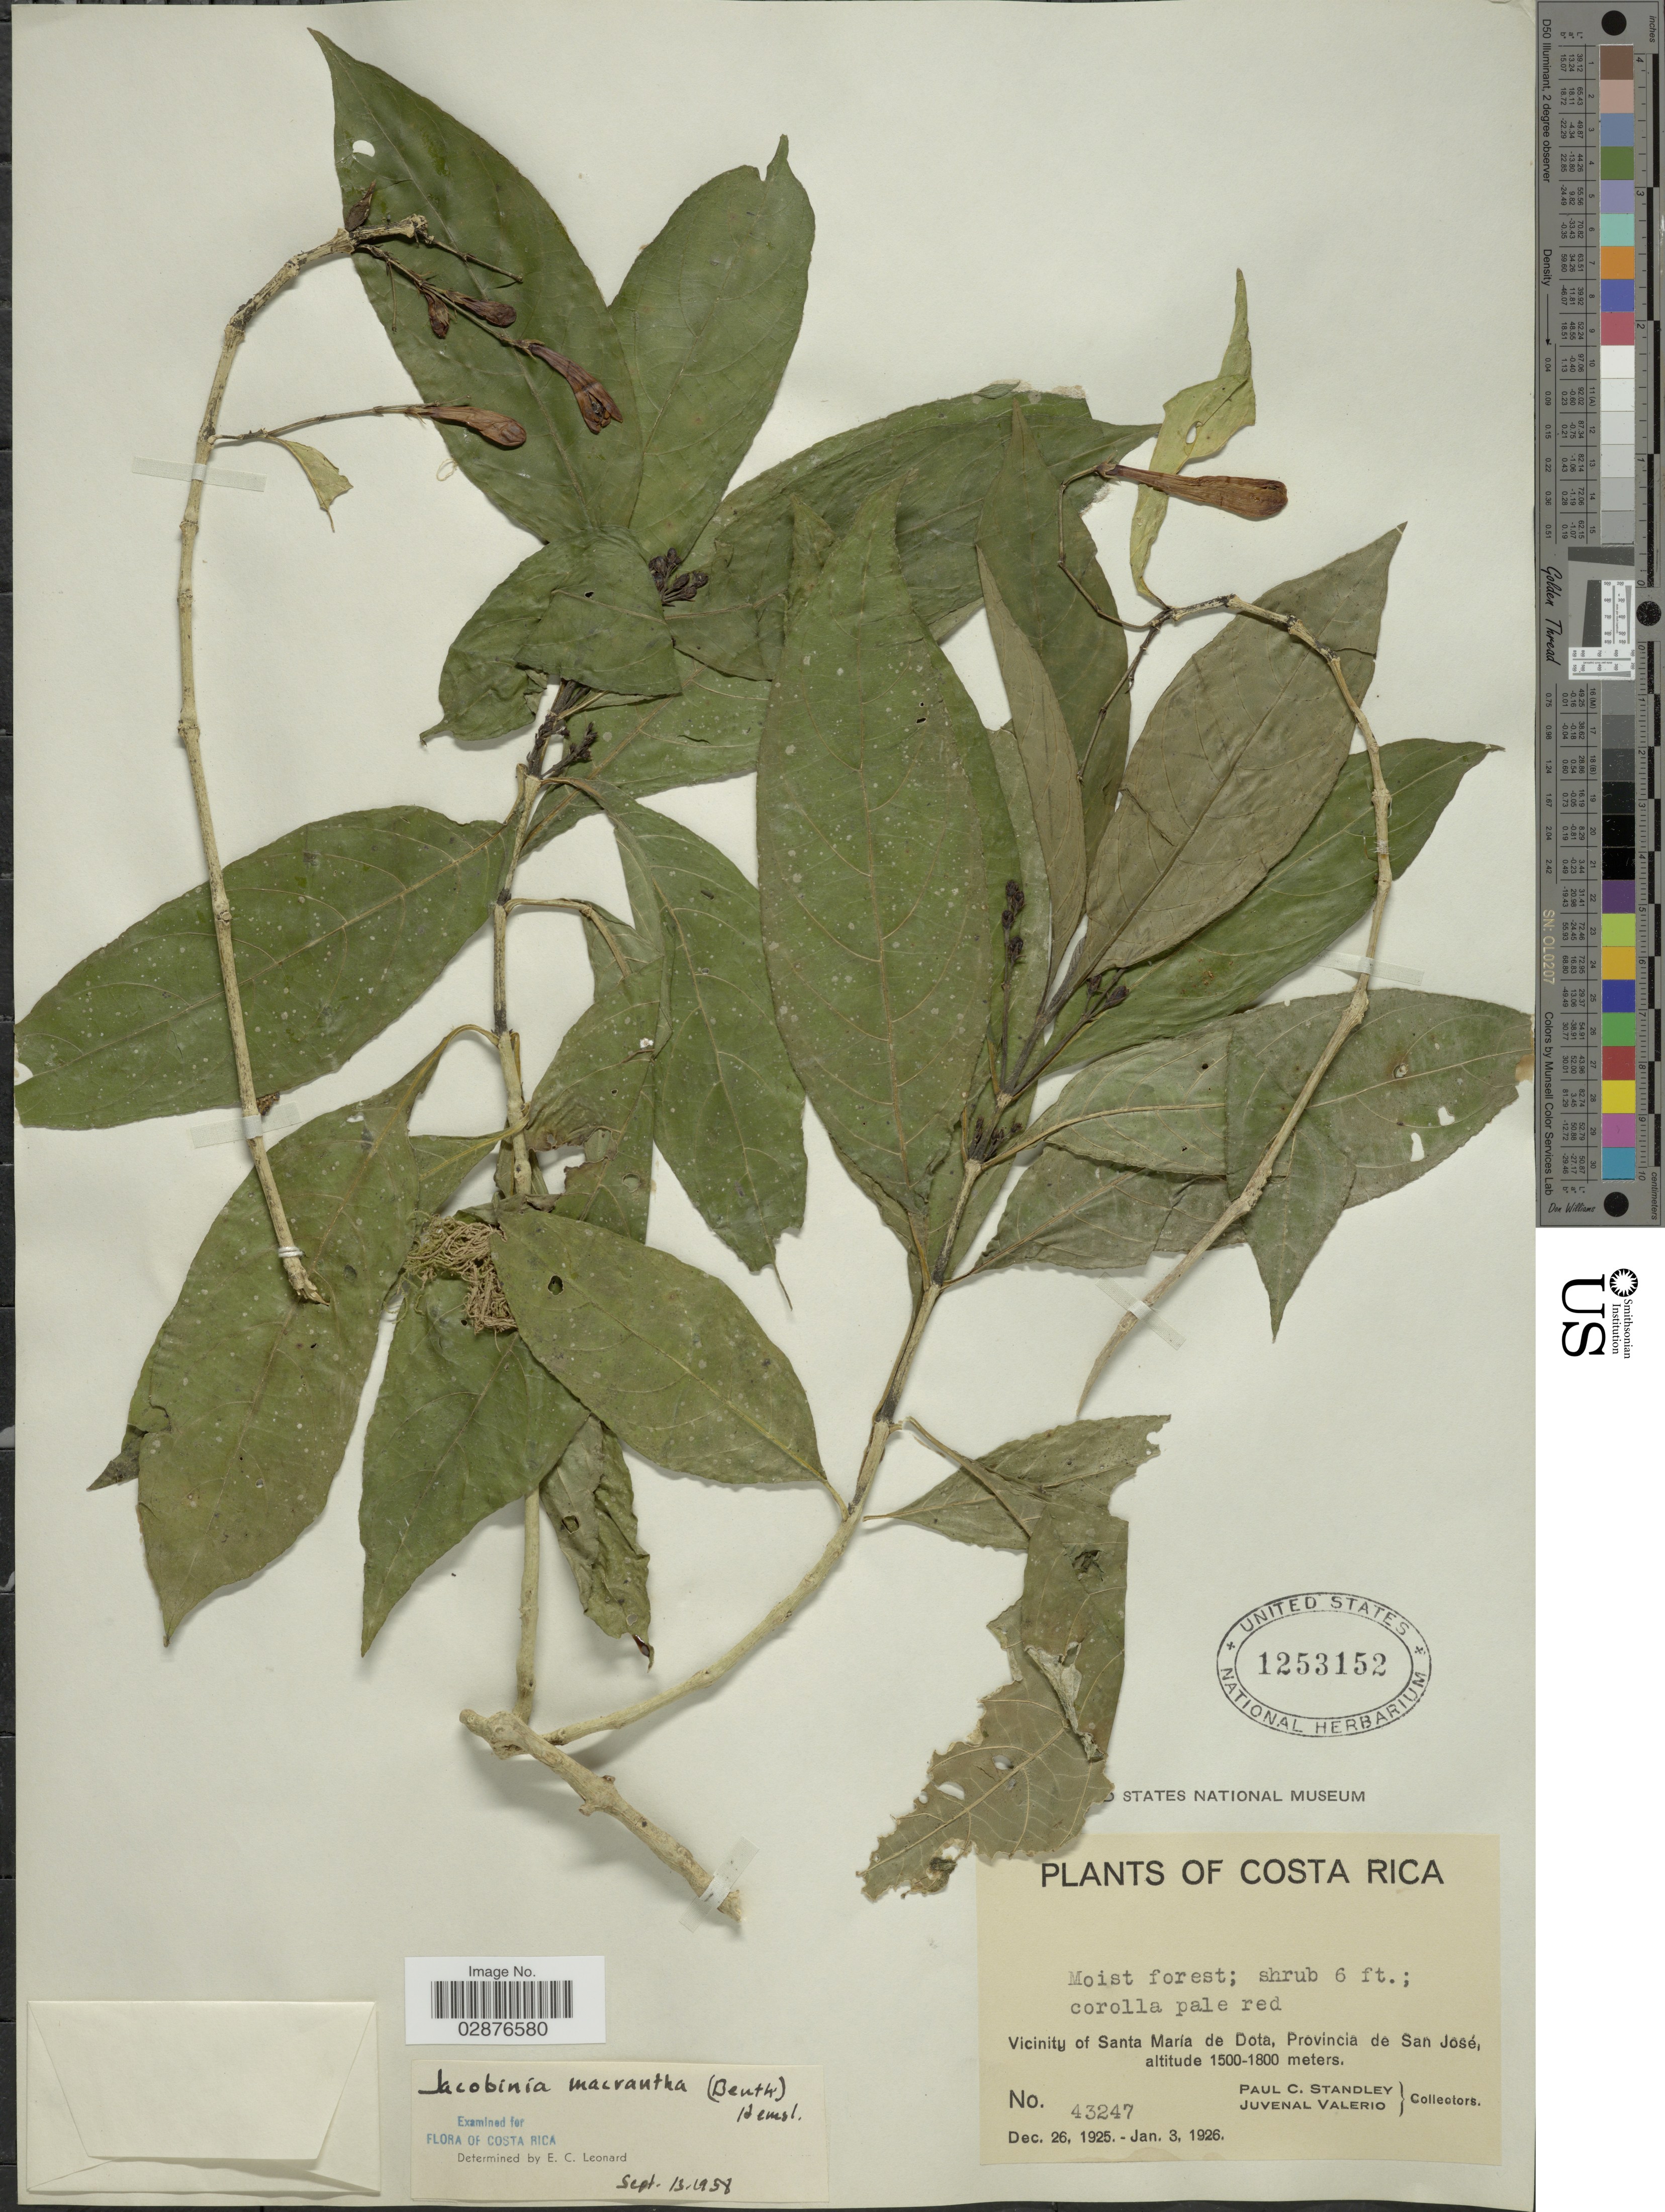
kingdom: Plantae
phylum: Tracheophyta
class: Magnoliopsida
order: Lamiales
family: Acanthaceae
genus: Justicia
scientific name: Justicia macrantha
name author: Benth.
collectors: P. C. Standley & J. Valerio R.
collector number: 43247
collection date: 1925-12-26/1926-01-03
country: Costa Rica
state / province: San José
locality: Vicinity of Santa María de Dota.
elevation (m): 1500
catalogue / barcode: US 1253152